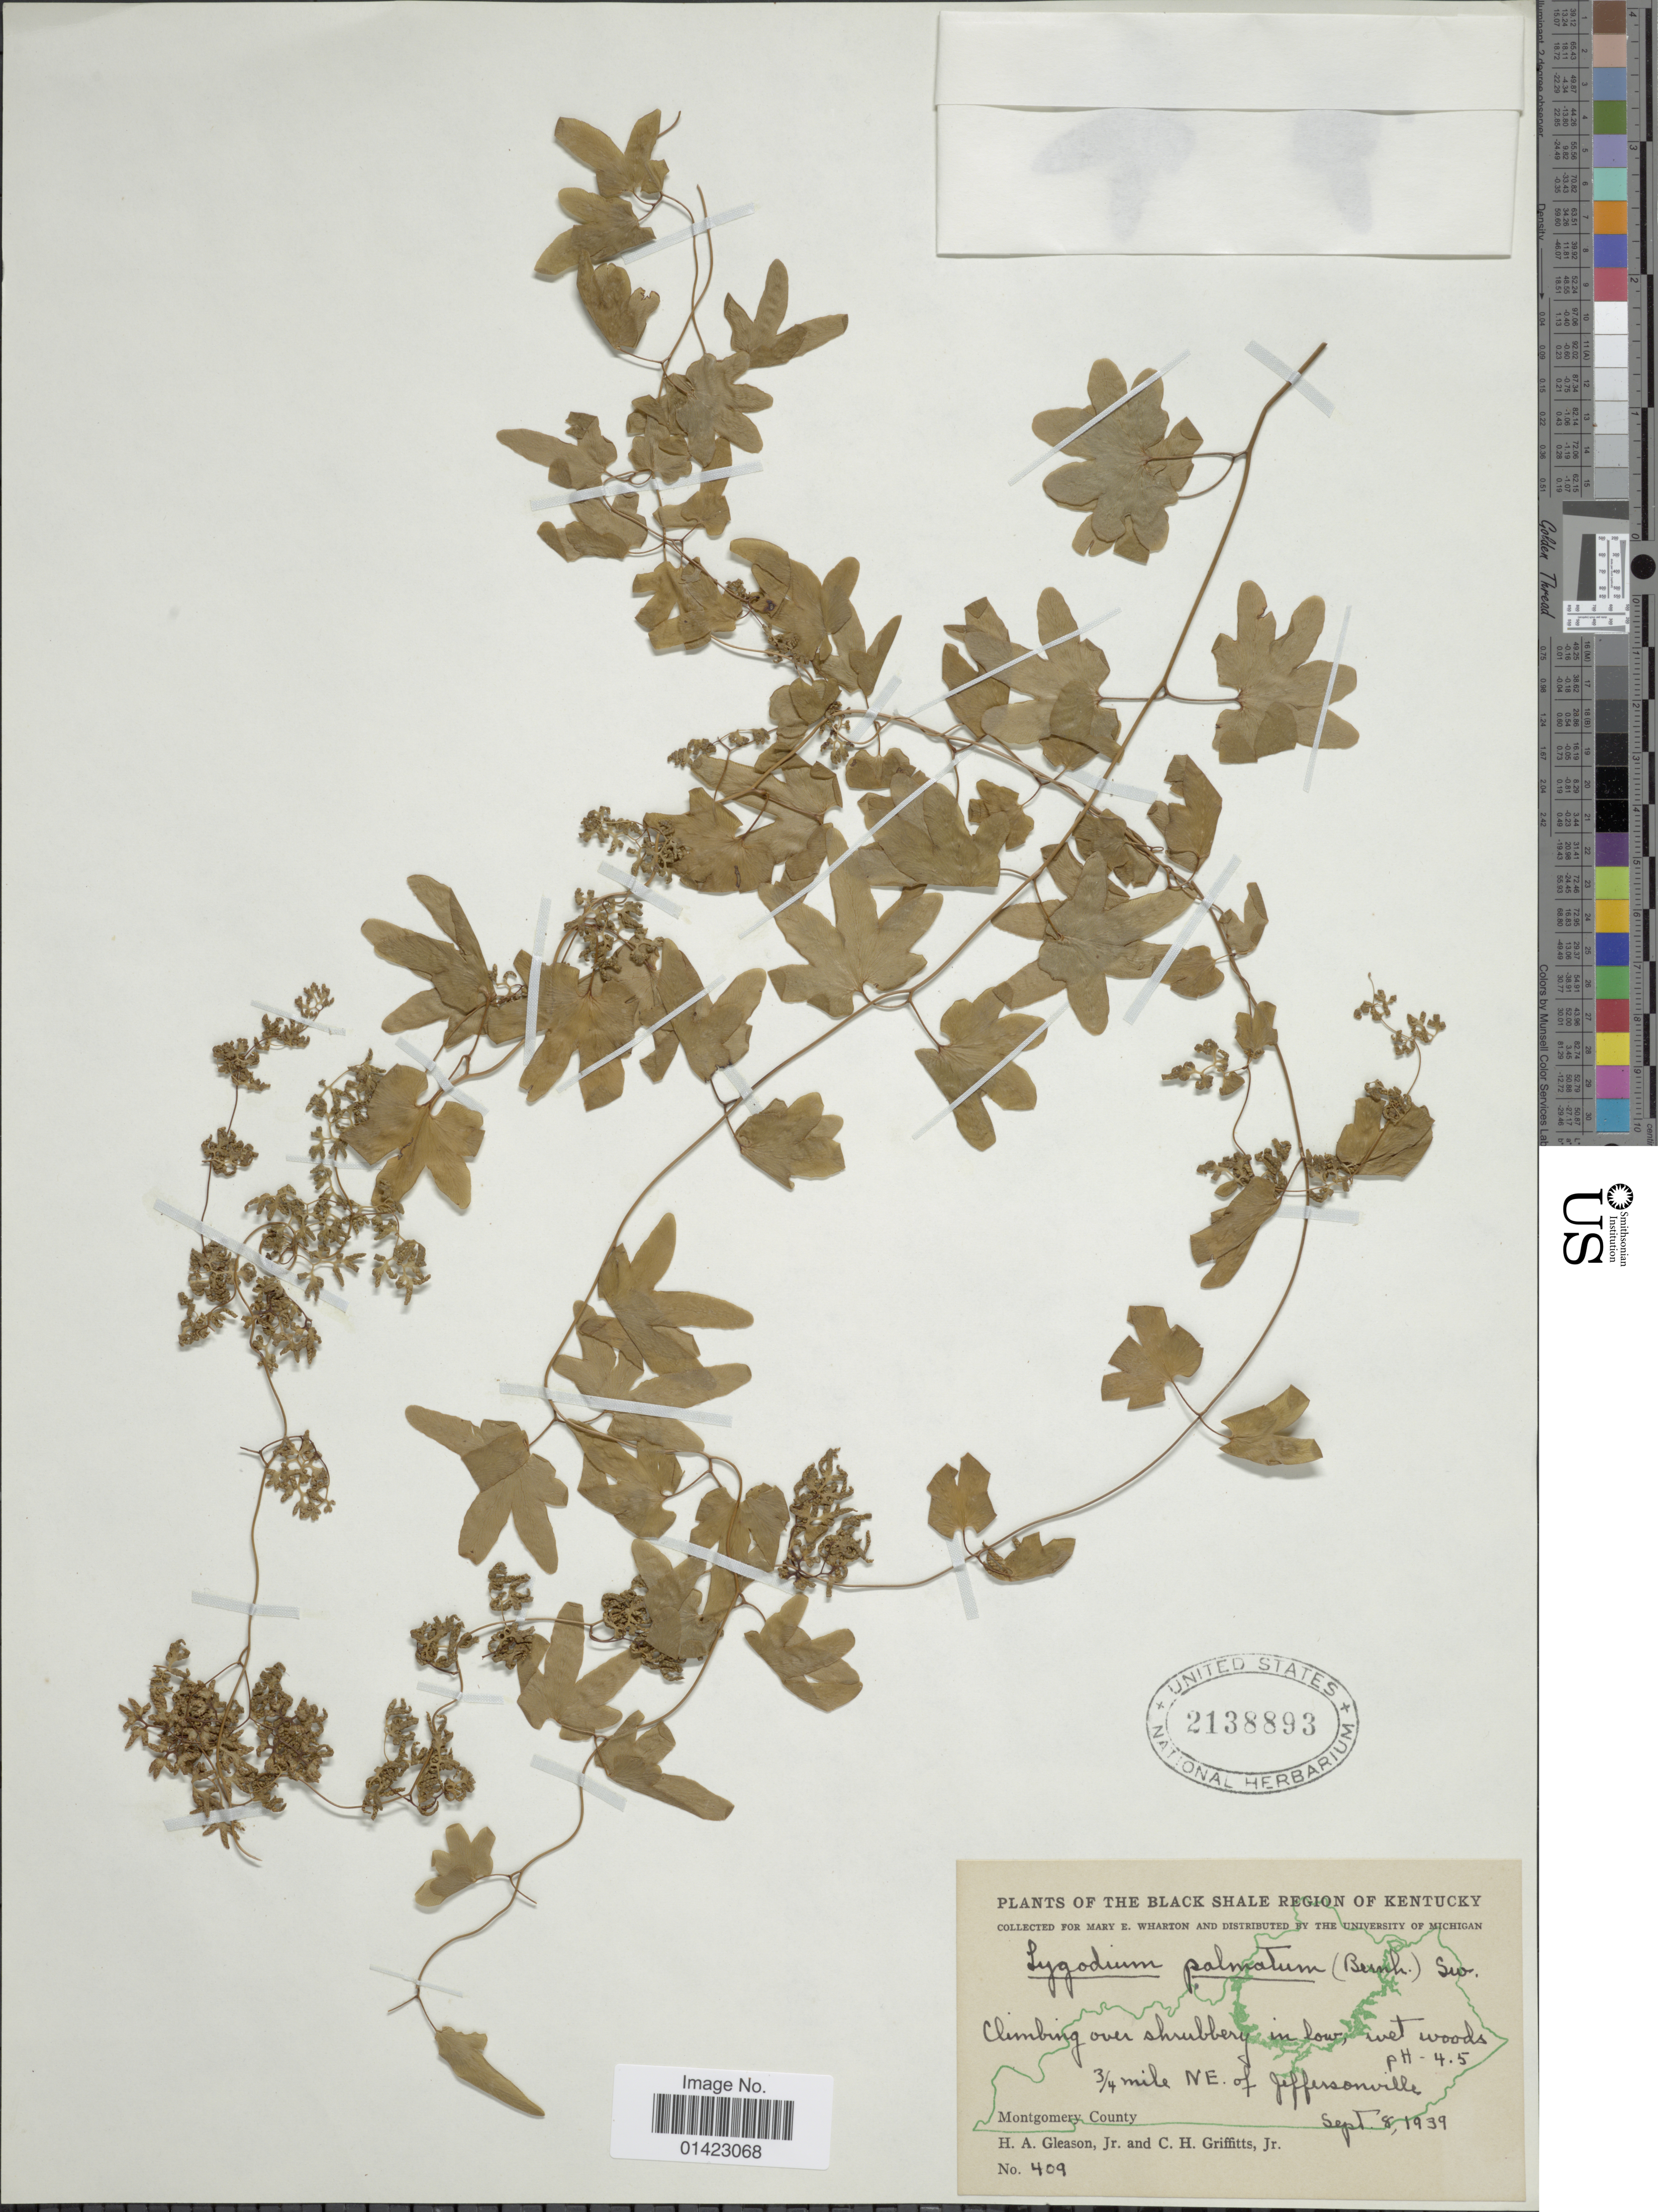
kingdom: Plantae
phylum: Tracheophyta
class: Polypodiopsida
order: Schizaeales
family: Lygodiaceae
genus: Lygodium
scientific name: Lygodium palmatum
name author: (Bernh.) Sw.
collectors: H. A. Gleason & C. Griffitts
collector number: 409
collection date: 1939-09-08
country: United States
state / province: Kentucky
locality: Black Shale Region of Kentucky, 3/4 mile NE of Jeffersonville, Montgomery County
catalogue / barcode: US 2138893